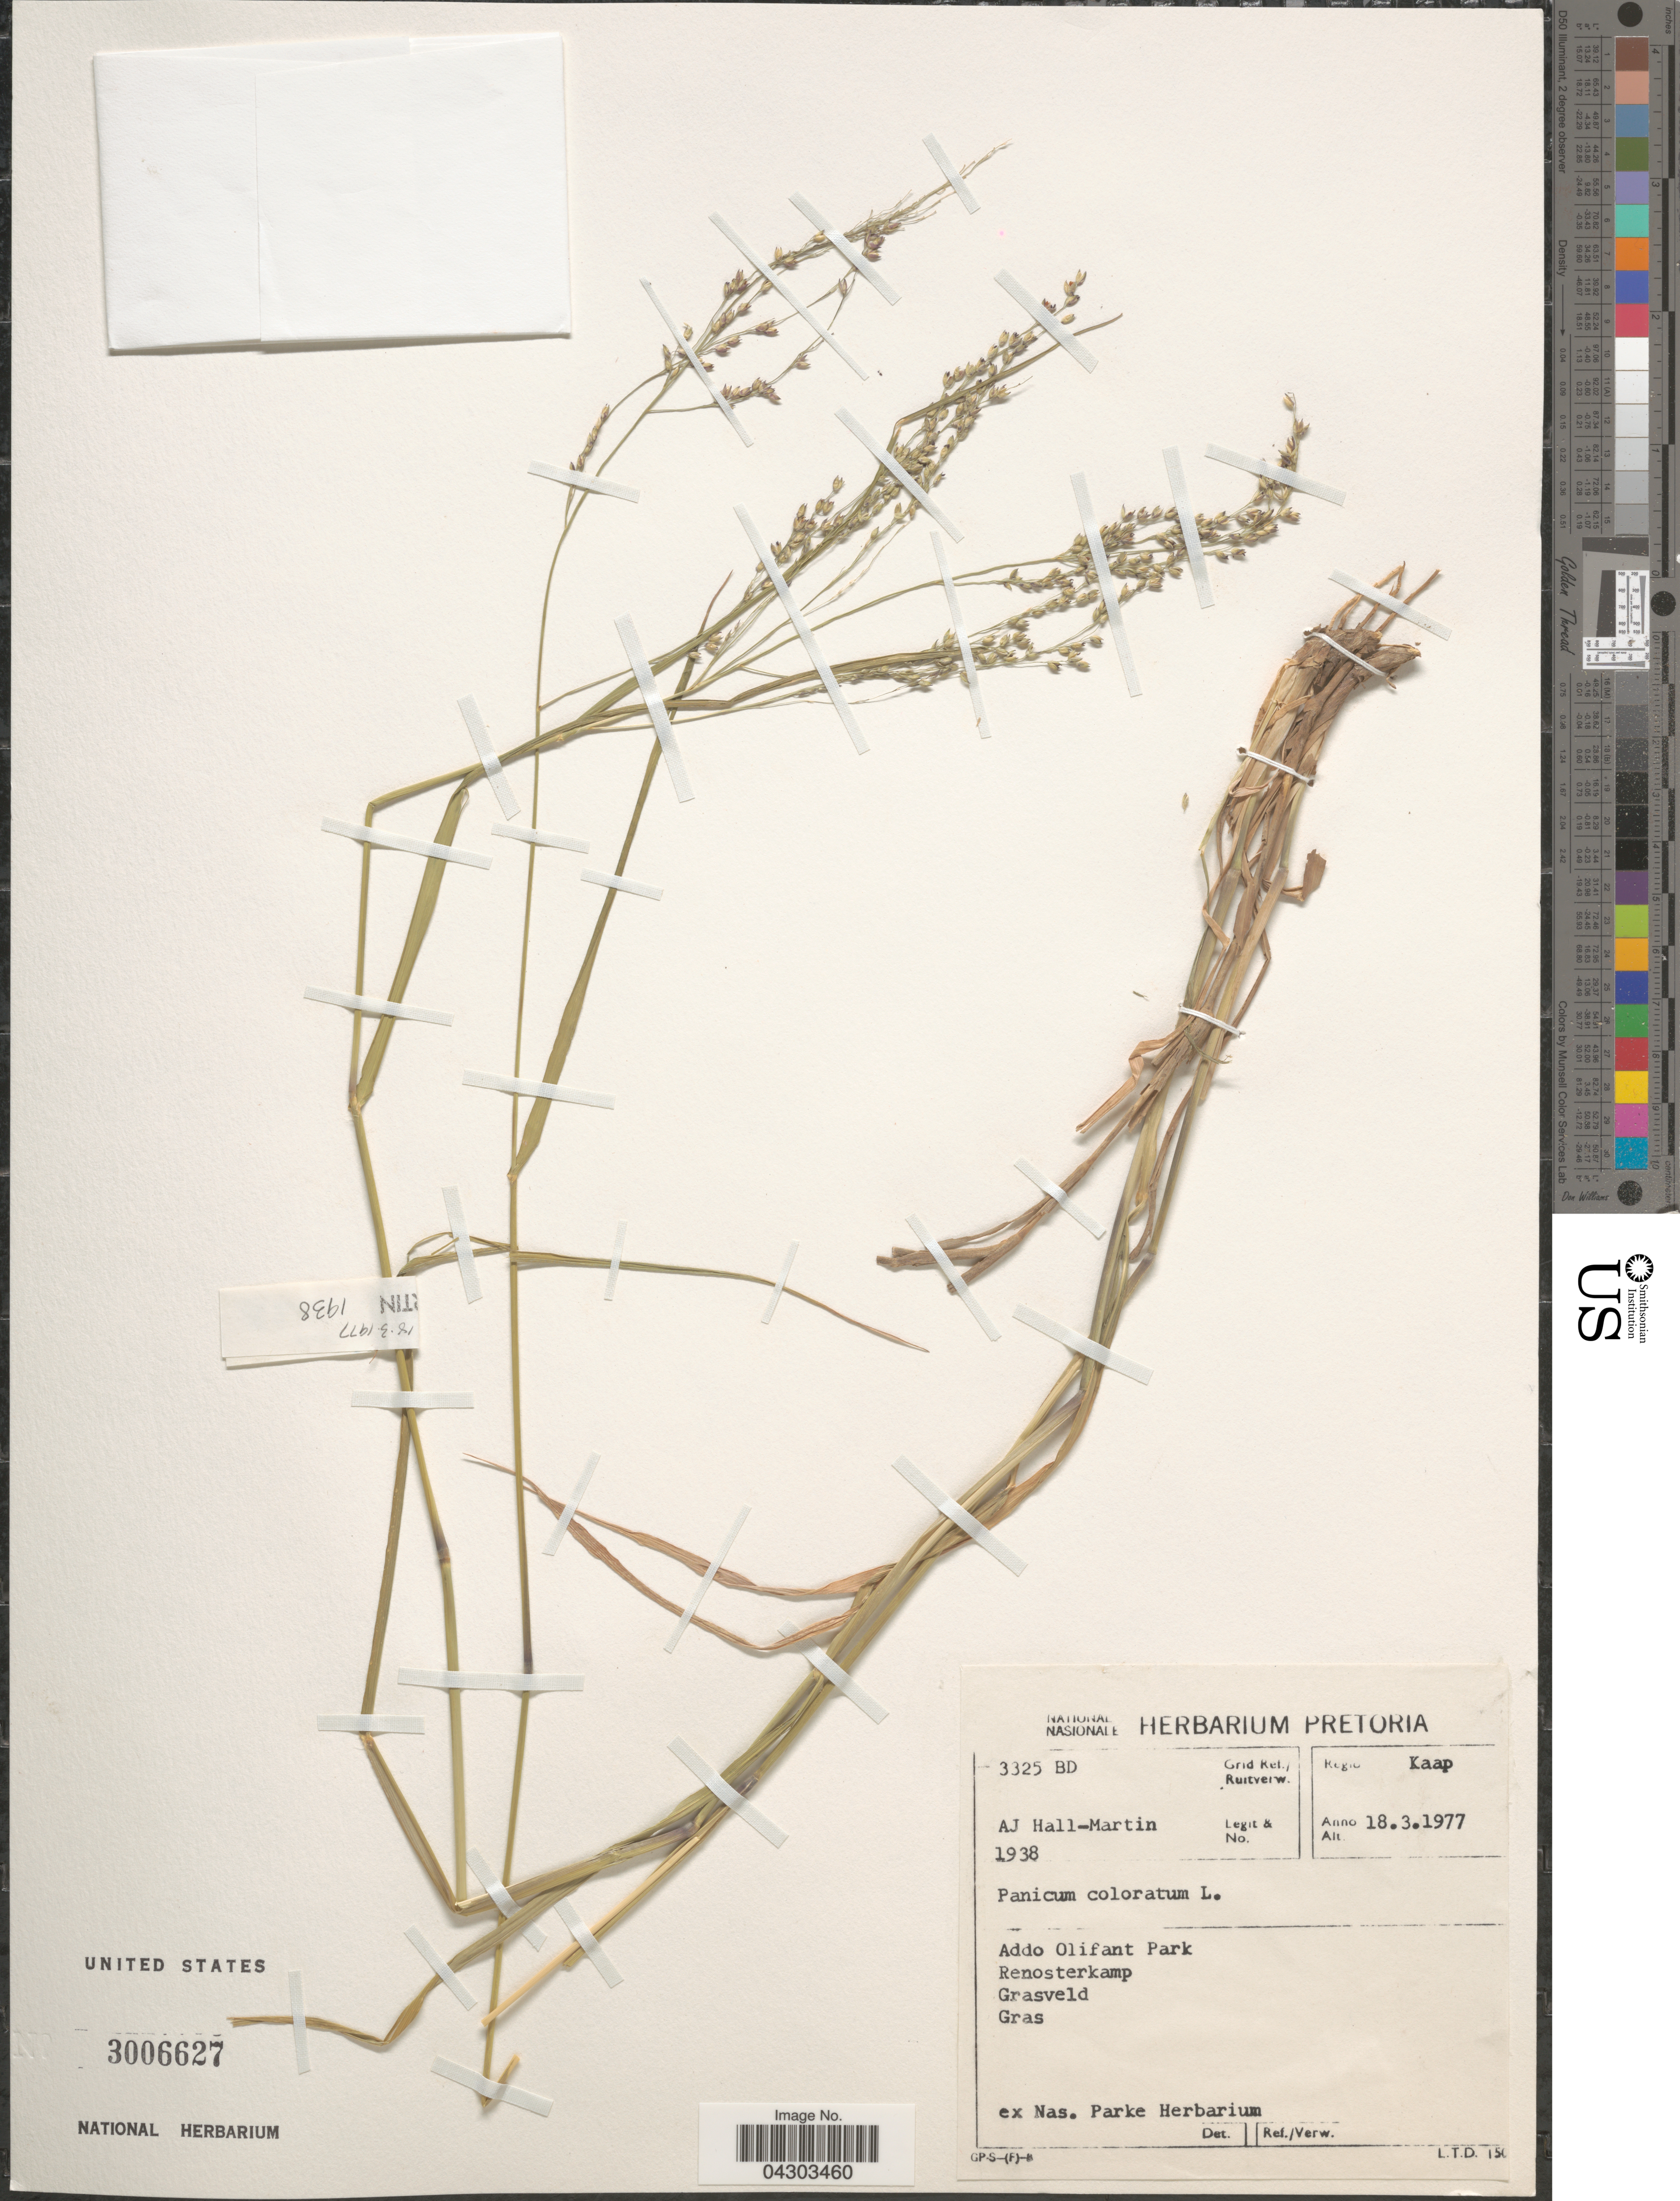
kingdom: Plantae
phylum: Tracheophyta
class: Liliopsida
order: Poales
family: Poaceae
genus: Panicum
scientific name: Panicum coloratum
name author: L.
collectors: A. Hall-Martin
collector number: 1938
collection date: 1977-03-18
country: South Africa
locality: Grid Ref./Ruitverw. 3325 BD. Regio Kaap. Addo Olifant Park. Renosterkamp.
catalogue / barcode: US 3006627